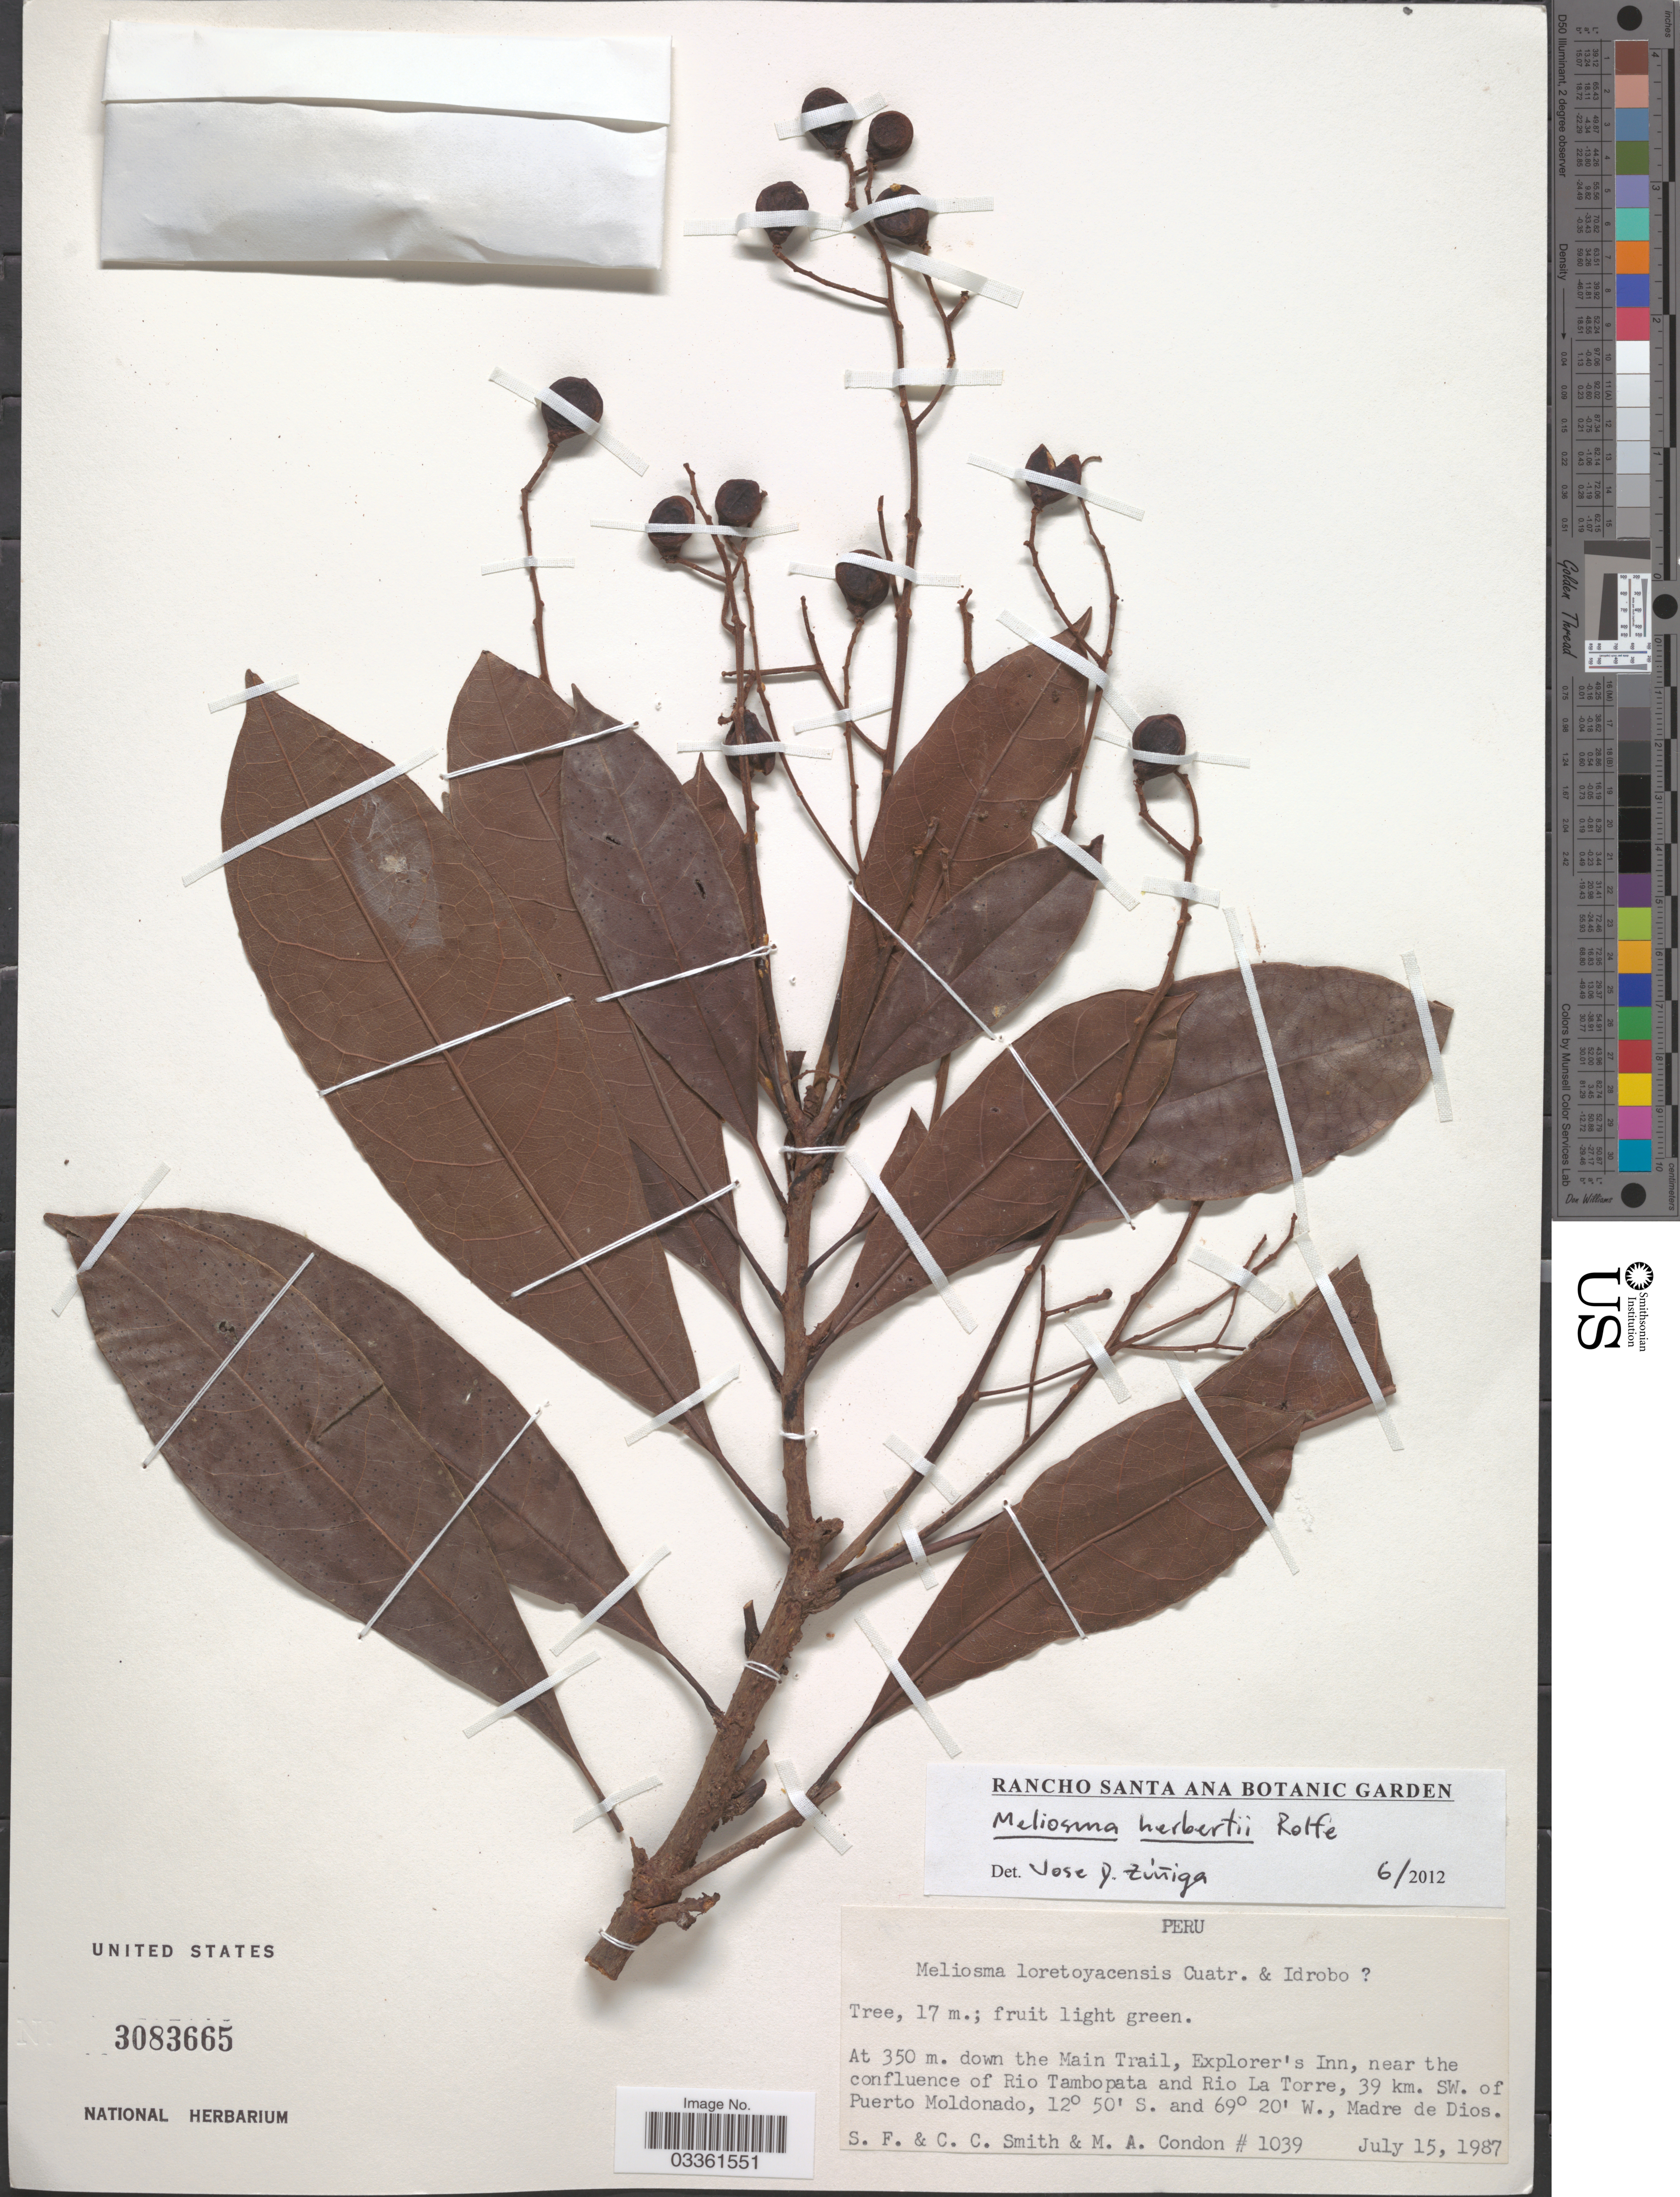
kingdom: Plantae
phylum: Tracheophyta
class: Magnoliopsida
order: Proteales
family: Sabiaceae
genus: Meliosma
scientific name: Meliosma herbertii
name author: Rolfe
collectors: S.F. Smith, C. C. Smith & M. Condon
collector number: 1039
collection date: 1987-07-15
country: Peru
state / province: Madre de Dios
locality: At 350 m. down the Main Trail, Explorer's Inn, near the confluence of Rio Tambopata and Rio La Torre, 39 km. SW. of Puerto Moldonado.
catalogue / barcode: US 3083665